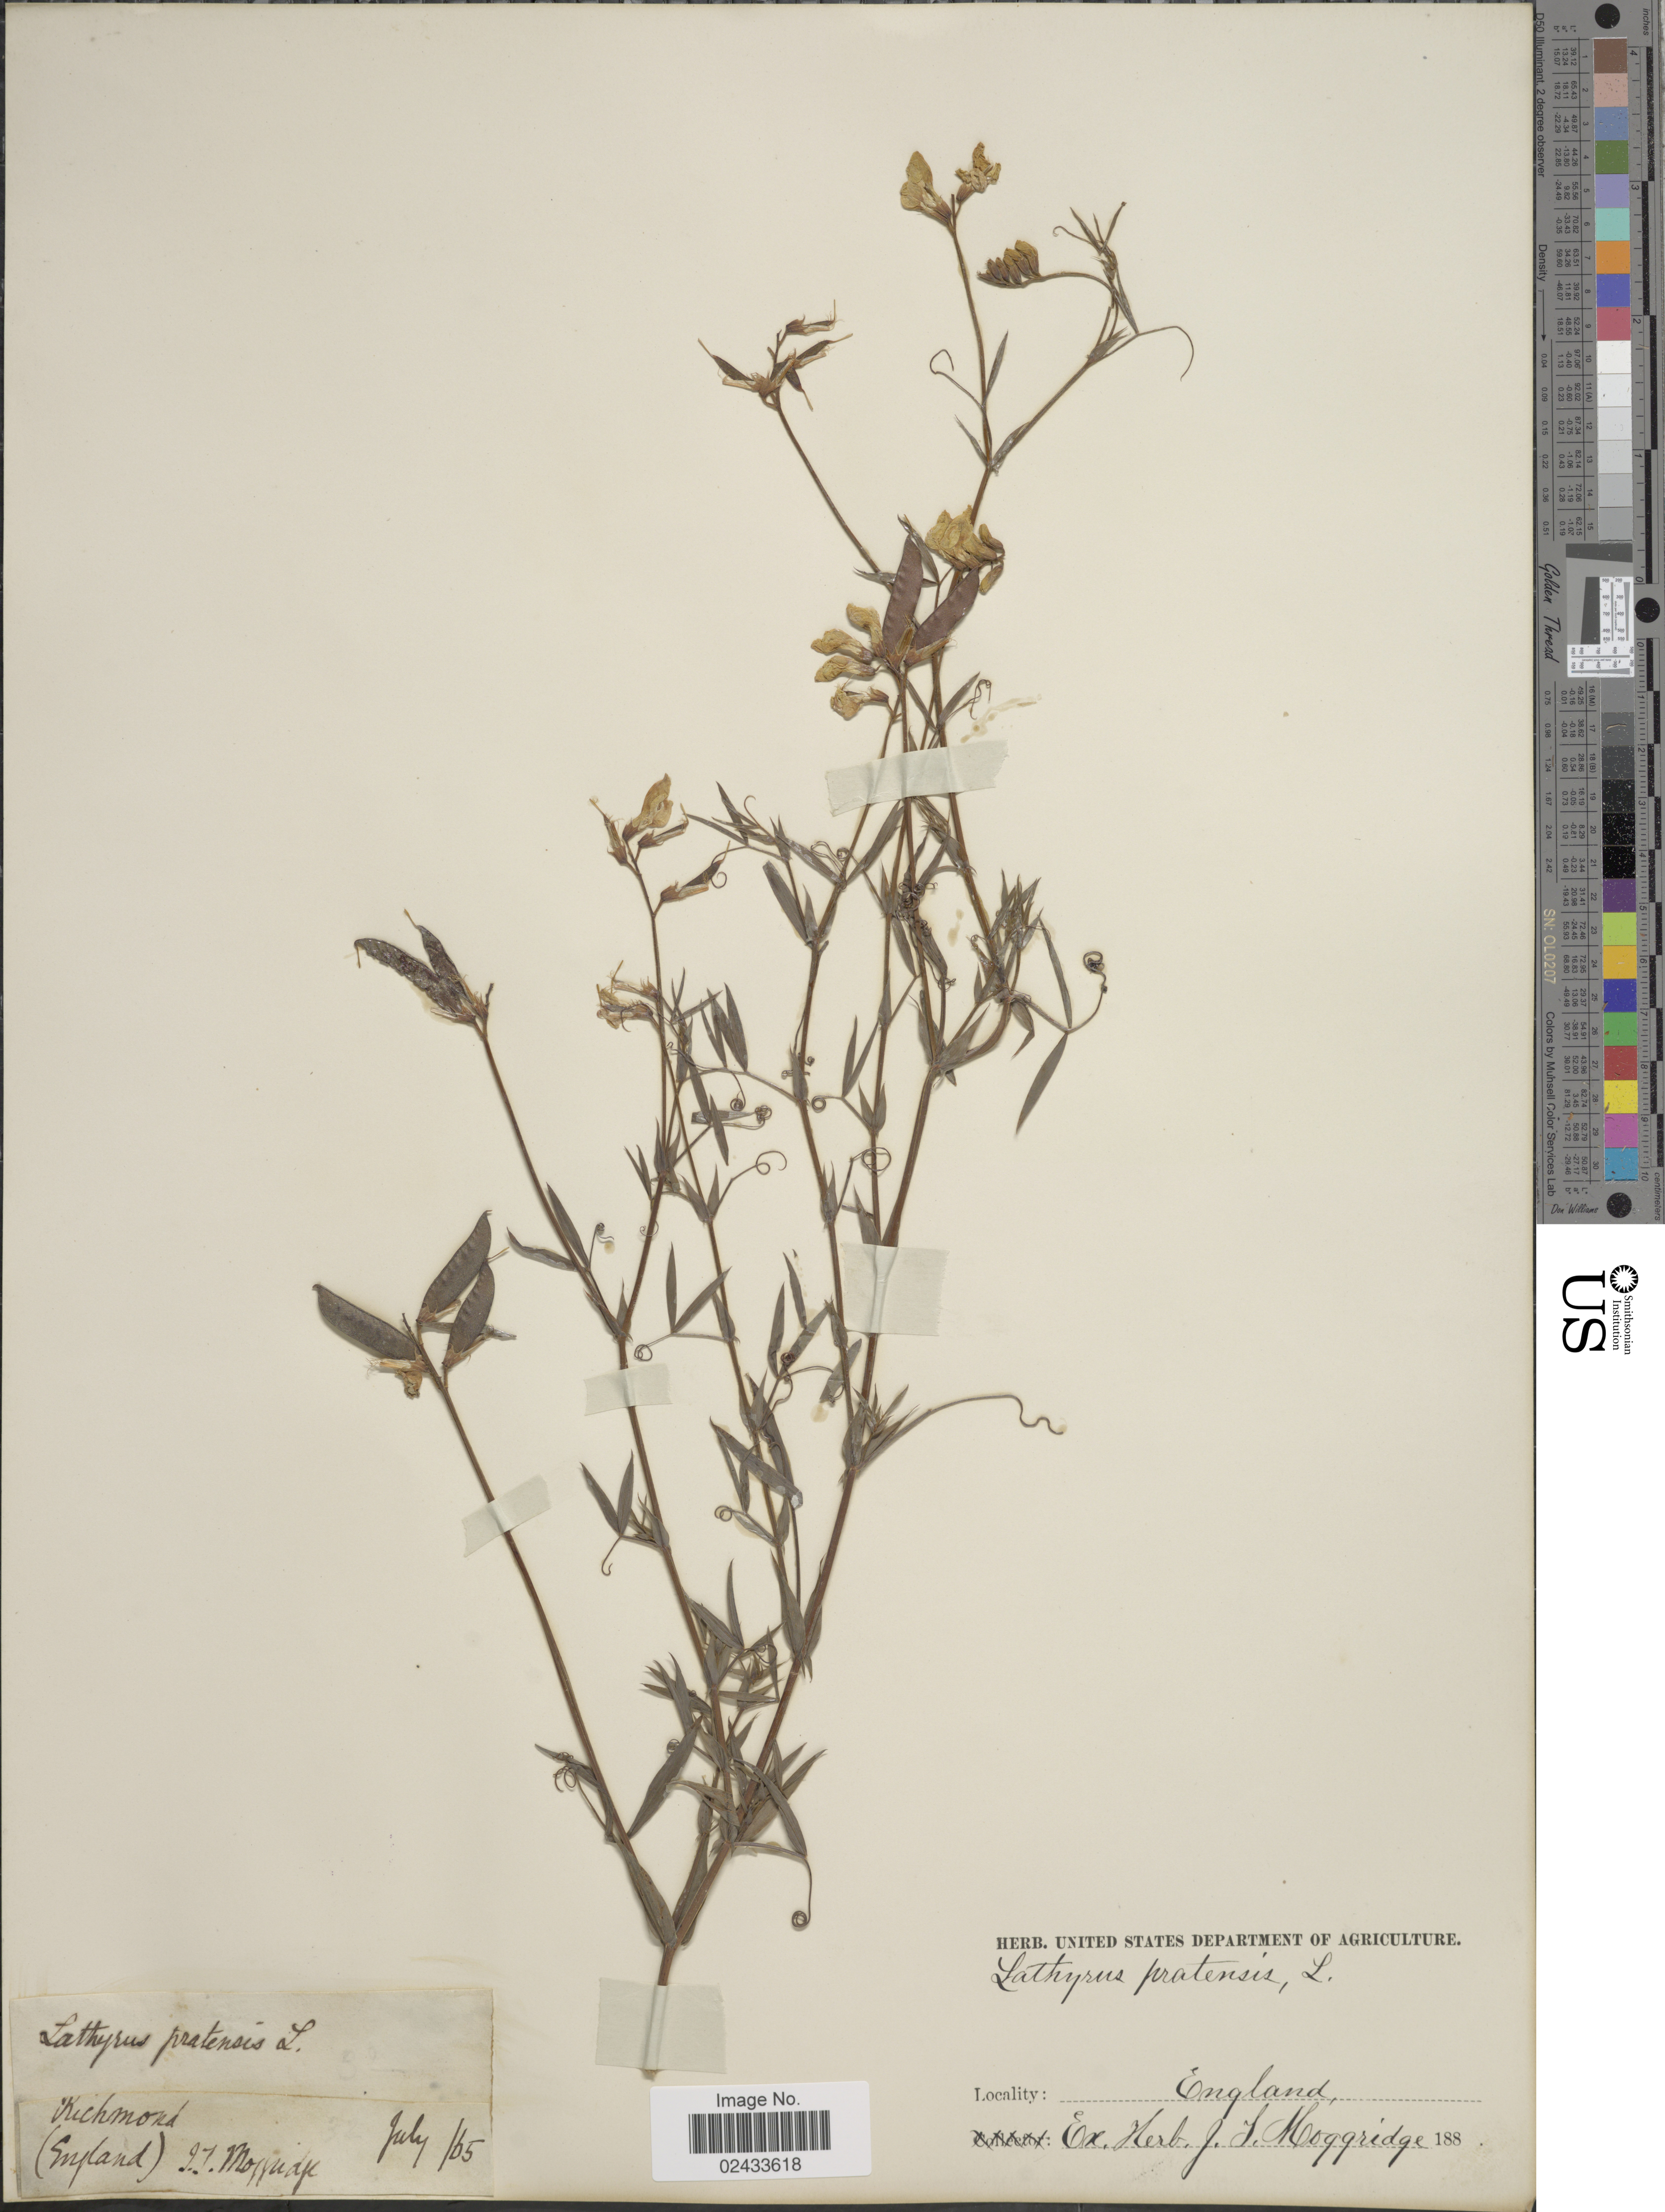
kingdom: Plantae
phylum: Tracheophyta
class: Magnoliopsida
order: Fabales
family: Fabaceae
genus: Lathyrus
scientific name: Lathyrus pratensis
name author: L.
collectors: J. T. Moggridge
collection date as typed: Transcribed d/m/y: /7/65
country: United Kingdom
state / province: England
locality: Richmond